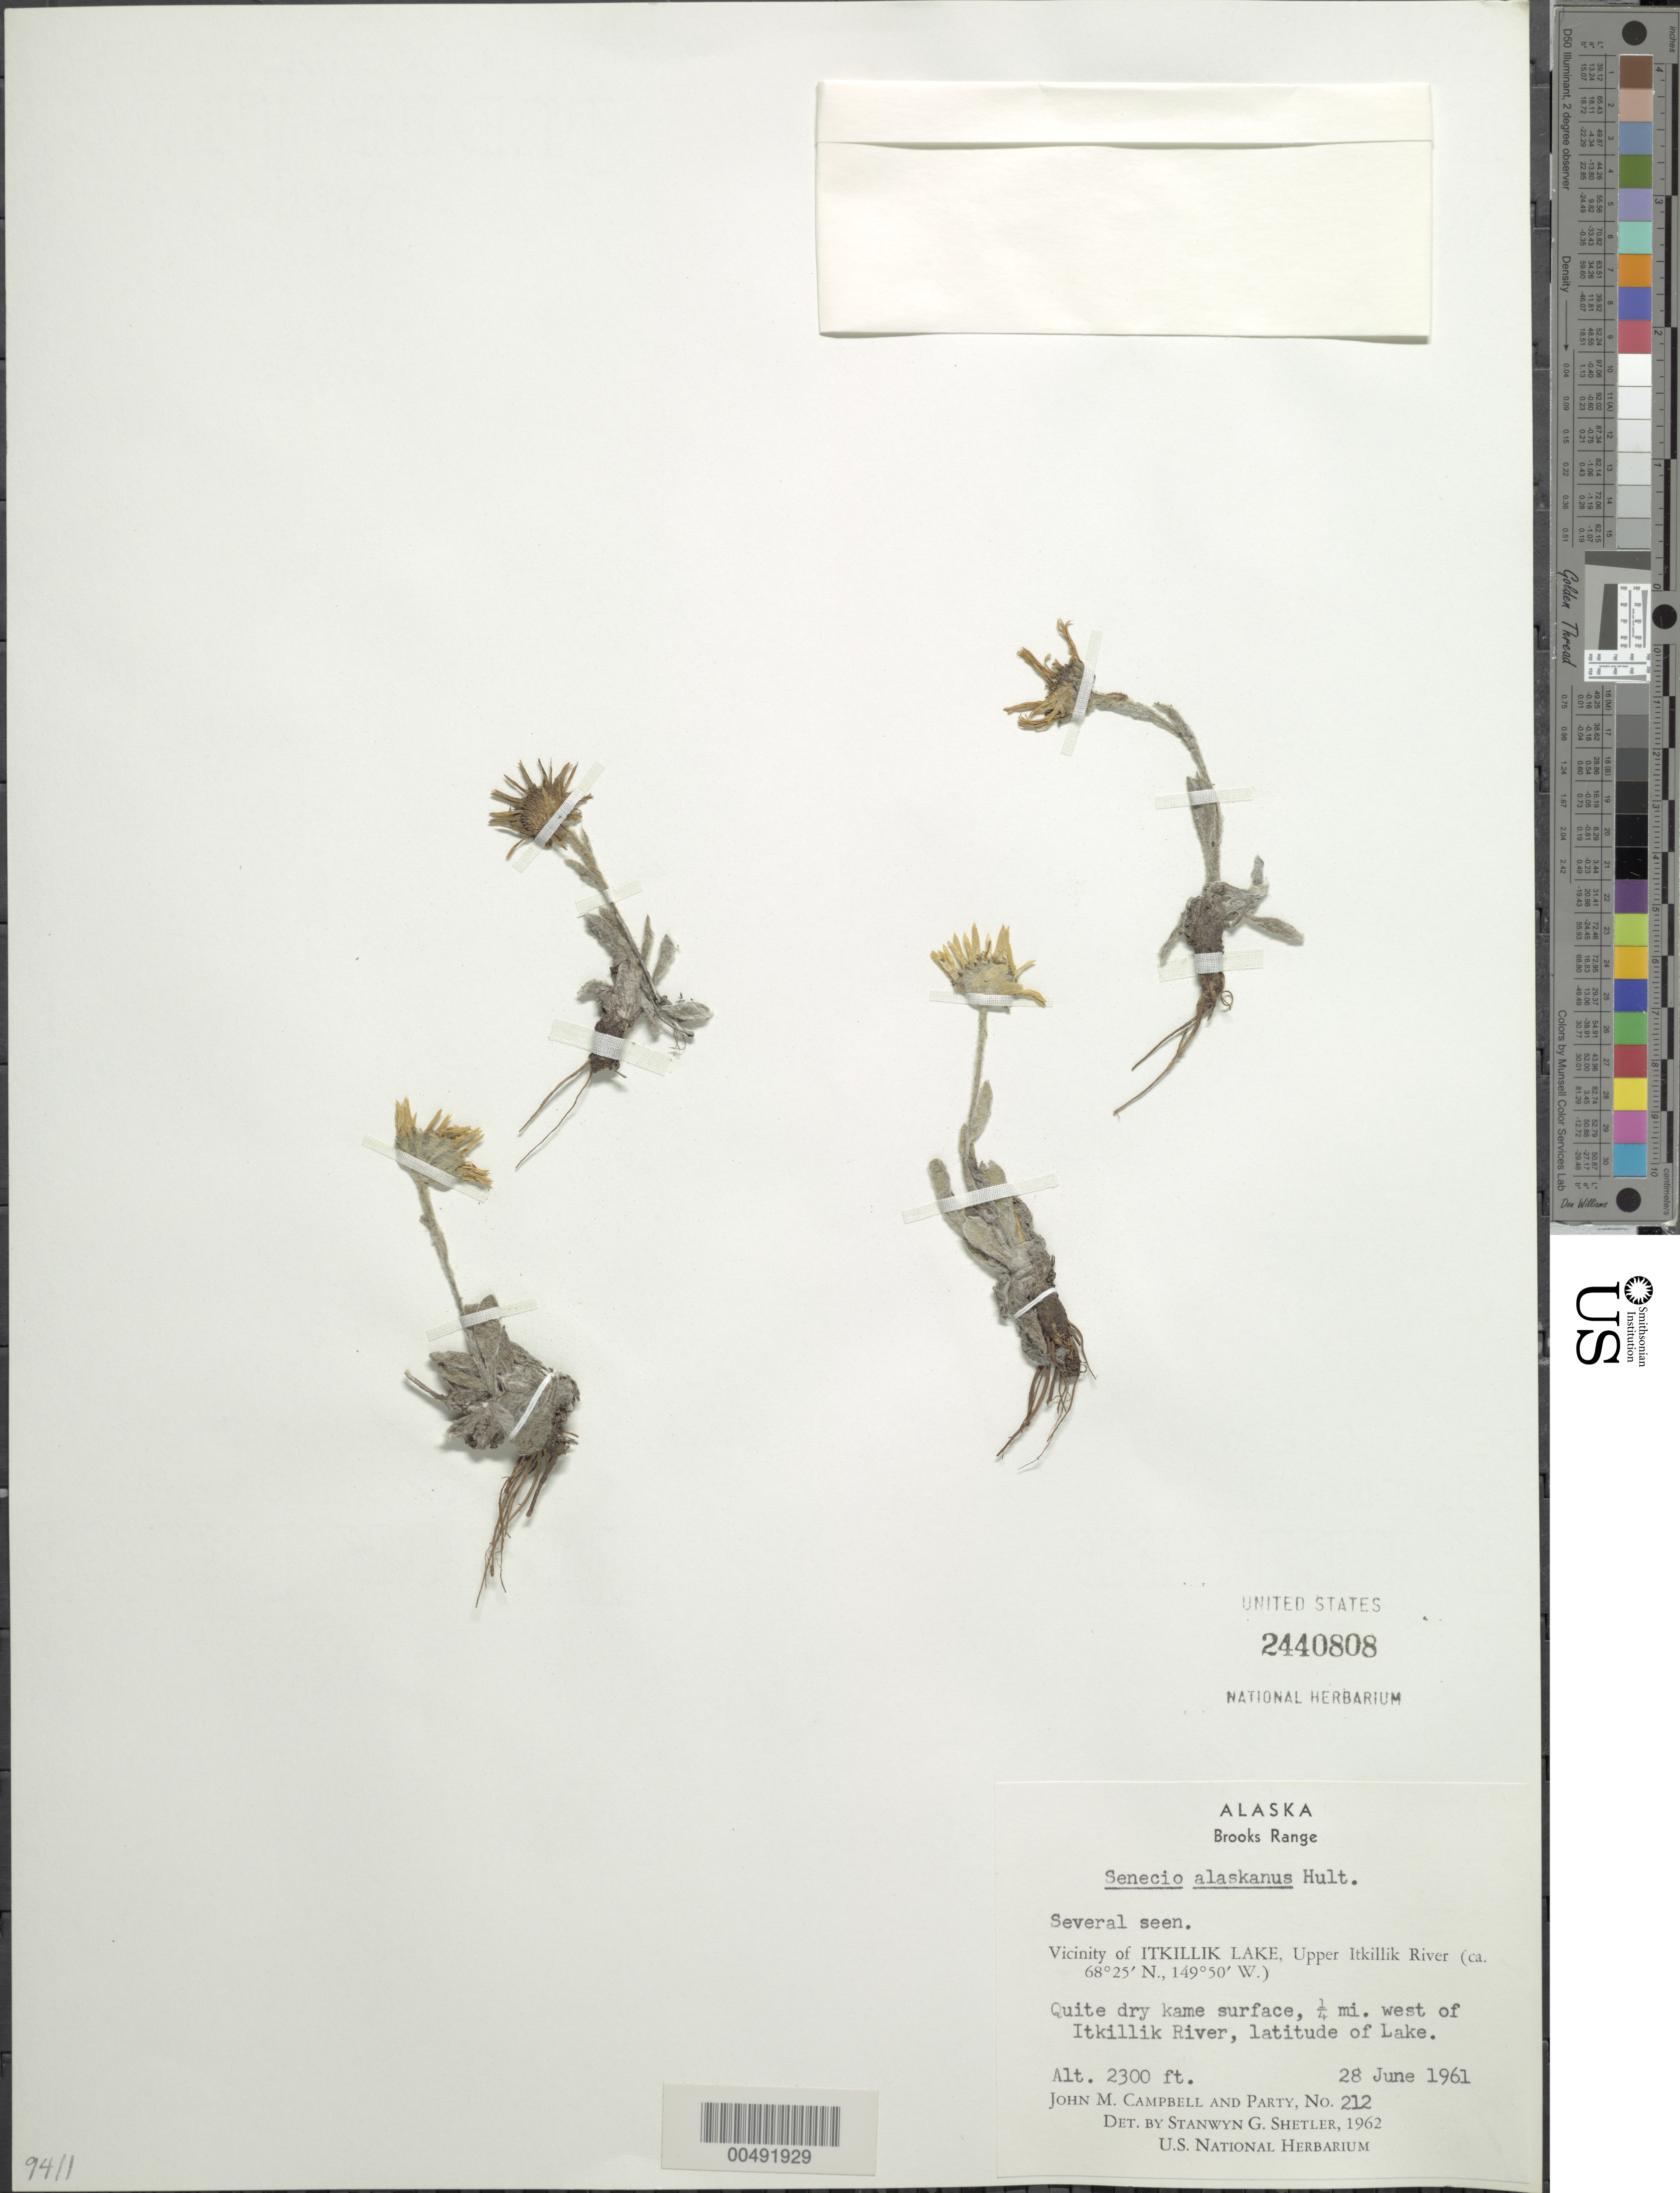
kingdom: Plantae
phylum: Tracheophyta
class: Magnoliopsida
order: Asterales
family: Asteraceae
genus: Tephroseris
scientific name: Tephroseris yukonensis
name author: (A.E. Porsild) Holub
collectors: J. M. Campbell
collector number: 212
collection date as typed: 28 Jun 1961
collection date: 1961-06-28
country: United States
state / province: Alaska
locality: Brooks Range, latitude of Itkillik Lake, 1/4 m. W of Upper Itkillik River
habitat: quick dry kame surface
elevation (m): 701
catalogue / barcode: US 2440808